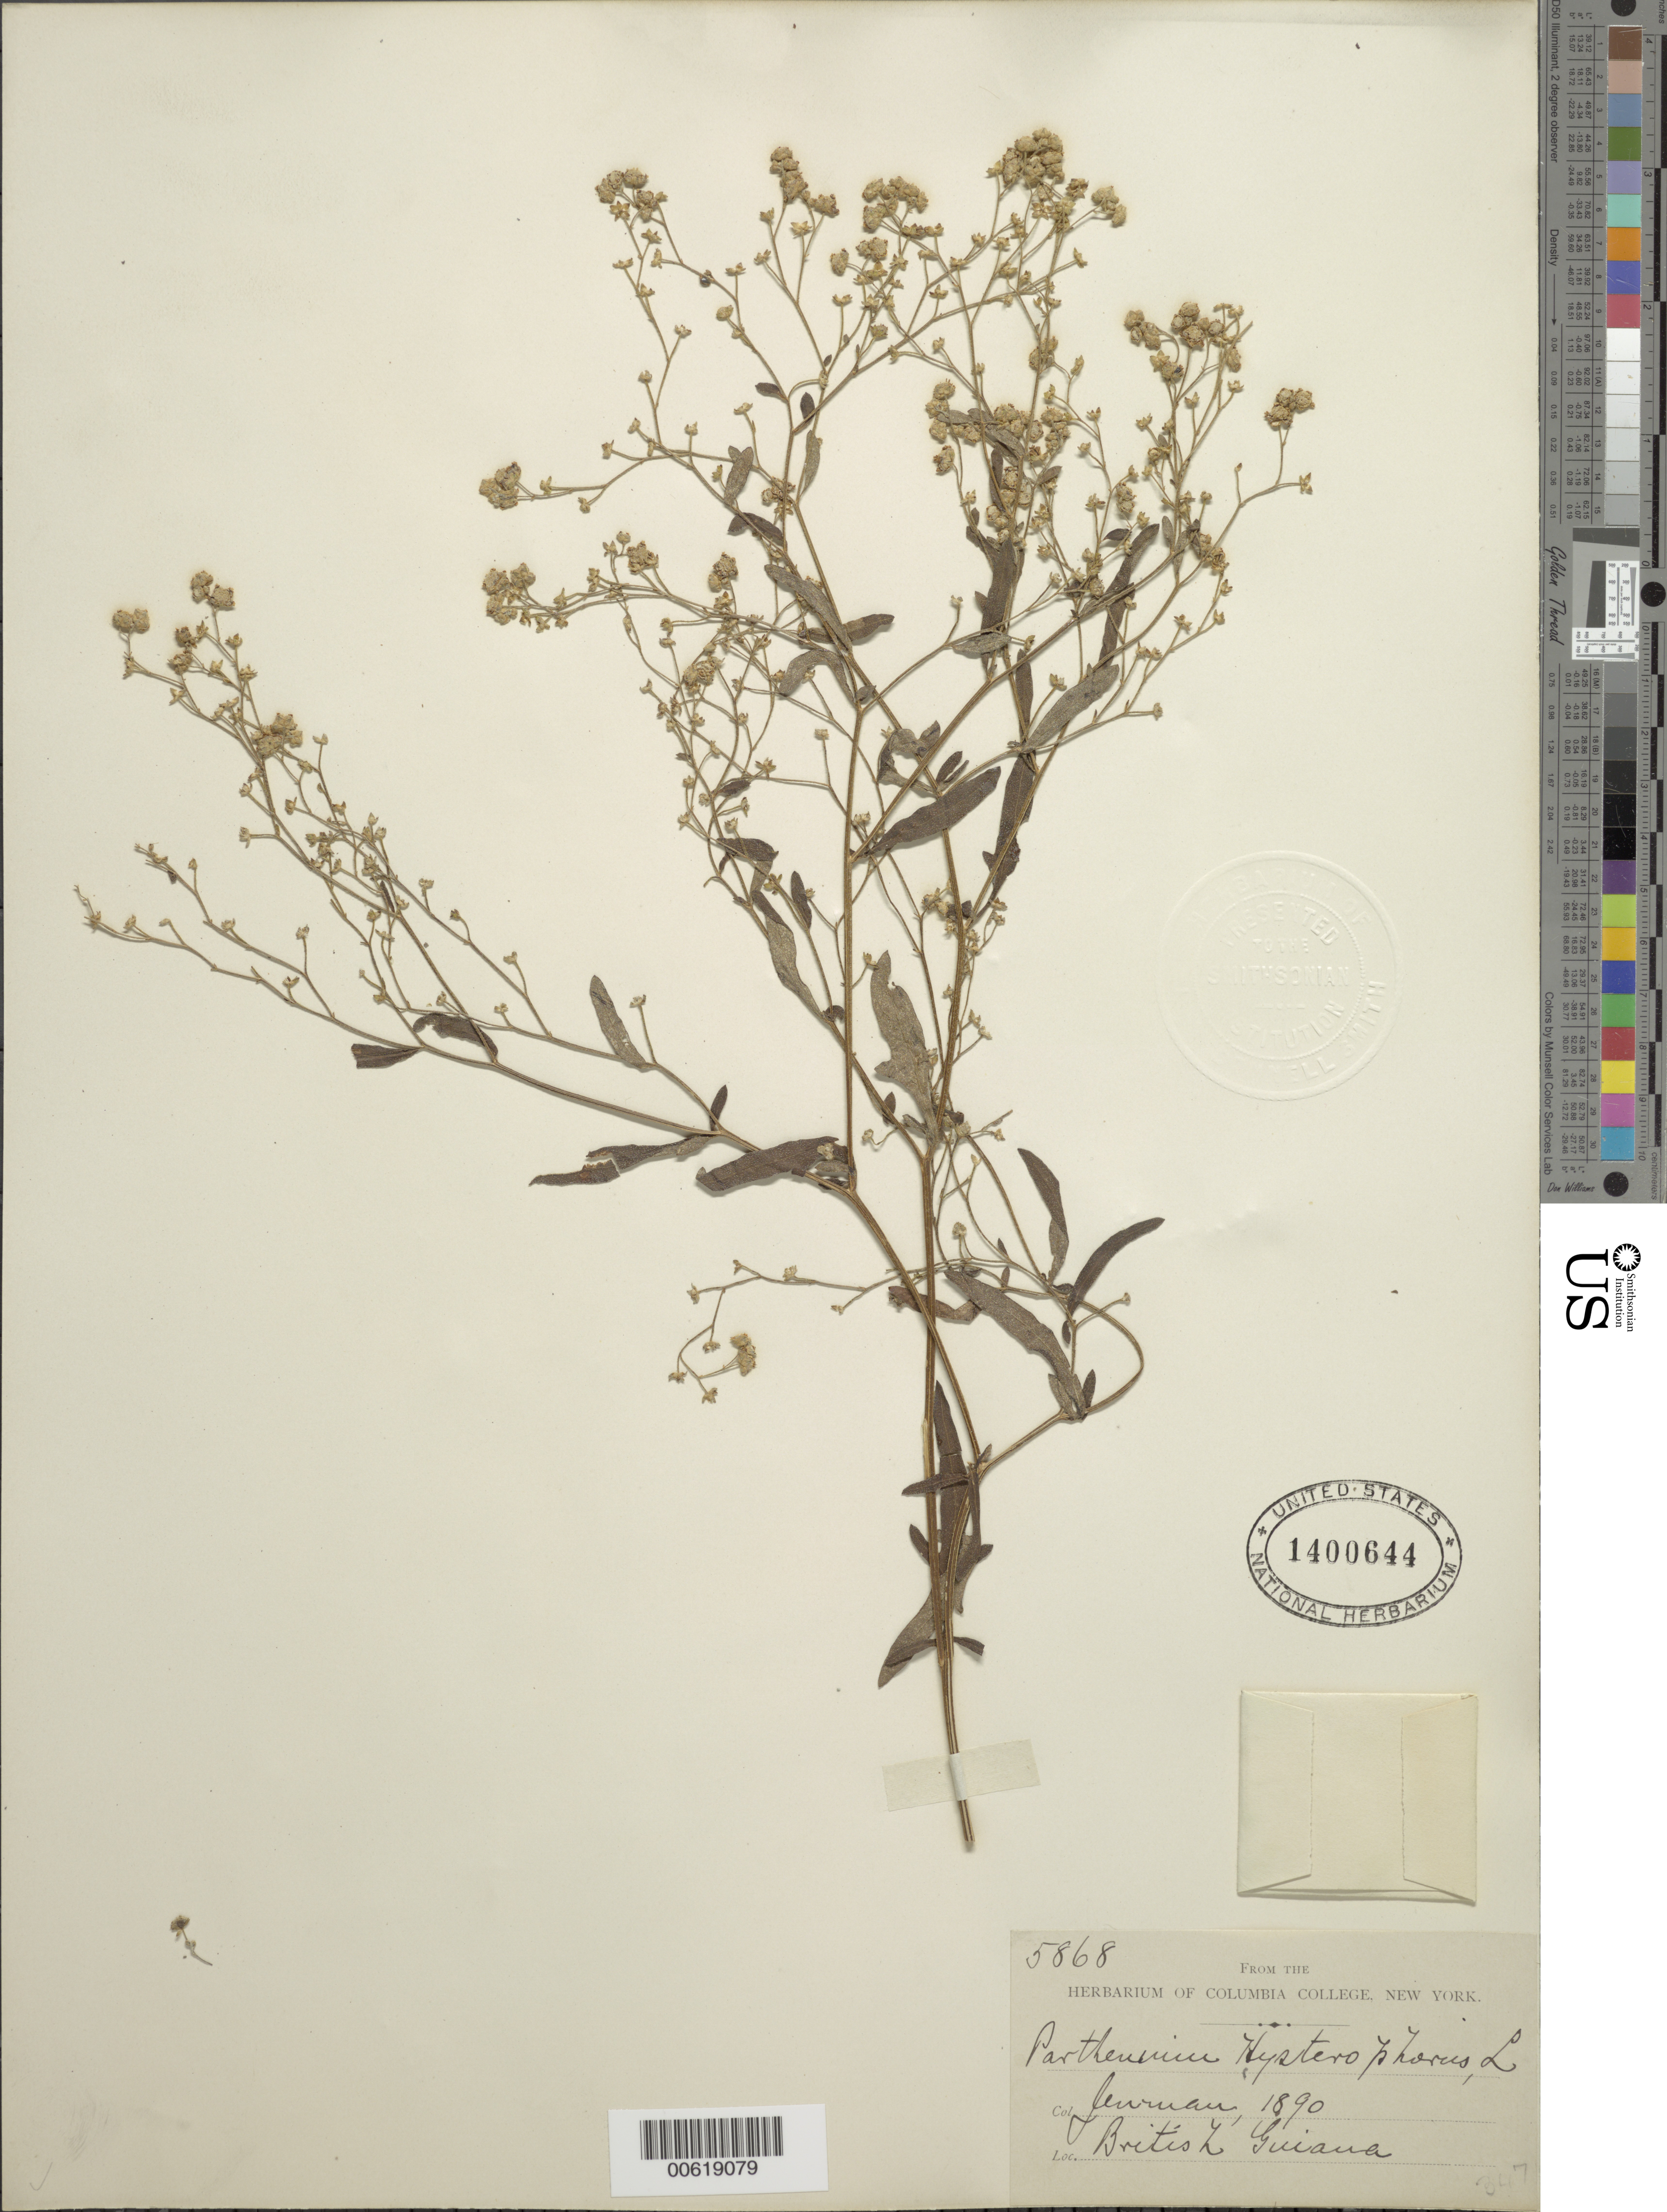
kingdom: Plantae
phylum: Tracheophyta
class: Magnoliopsida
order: Asterales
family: Asteraceae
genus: Werneria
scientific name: Werneria pygmaea complex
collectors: E. P. Killip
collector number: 5868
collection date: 1890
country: Guyana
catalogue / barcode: US 1400644